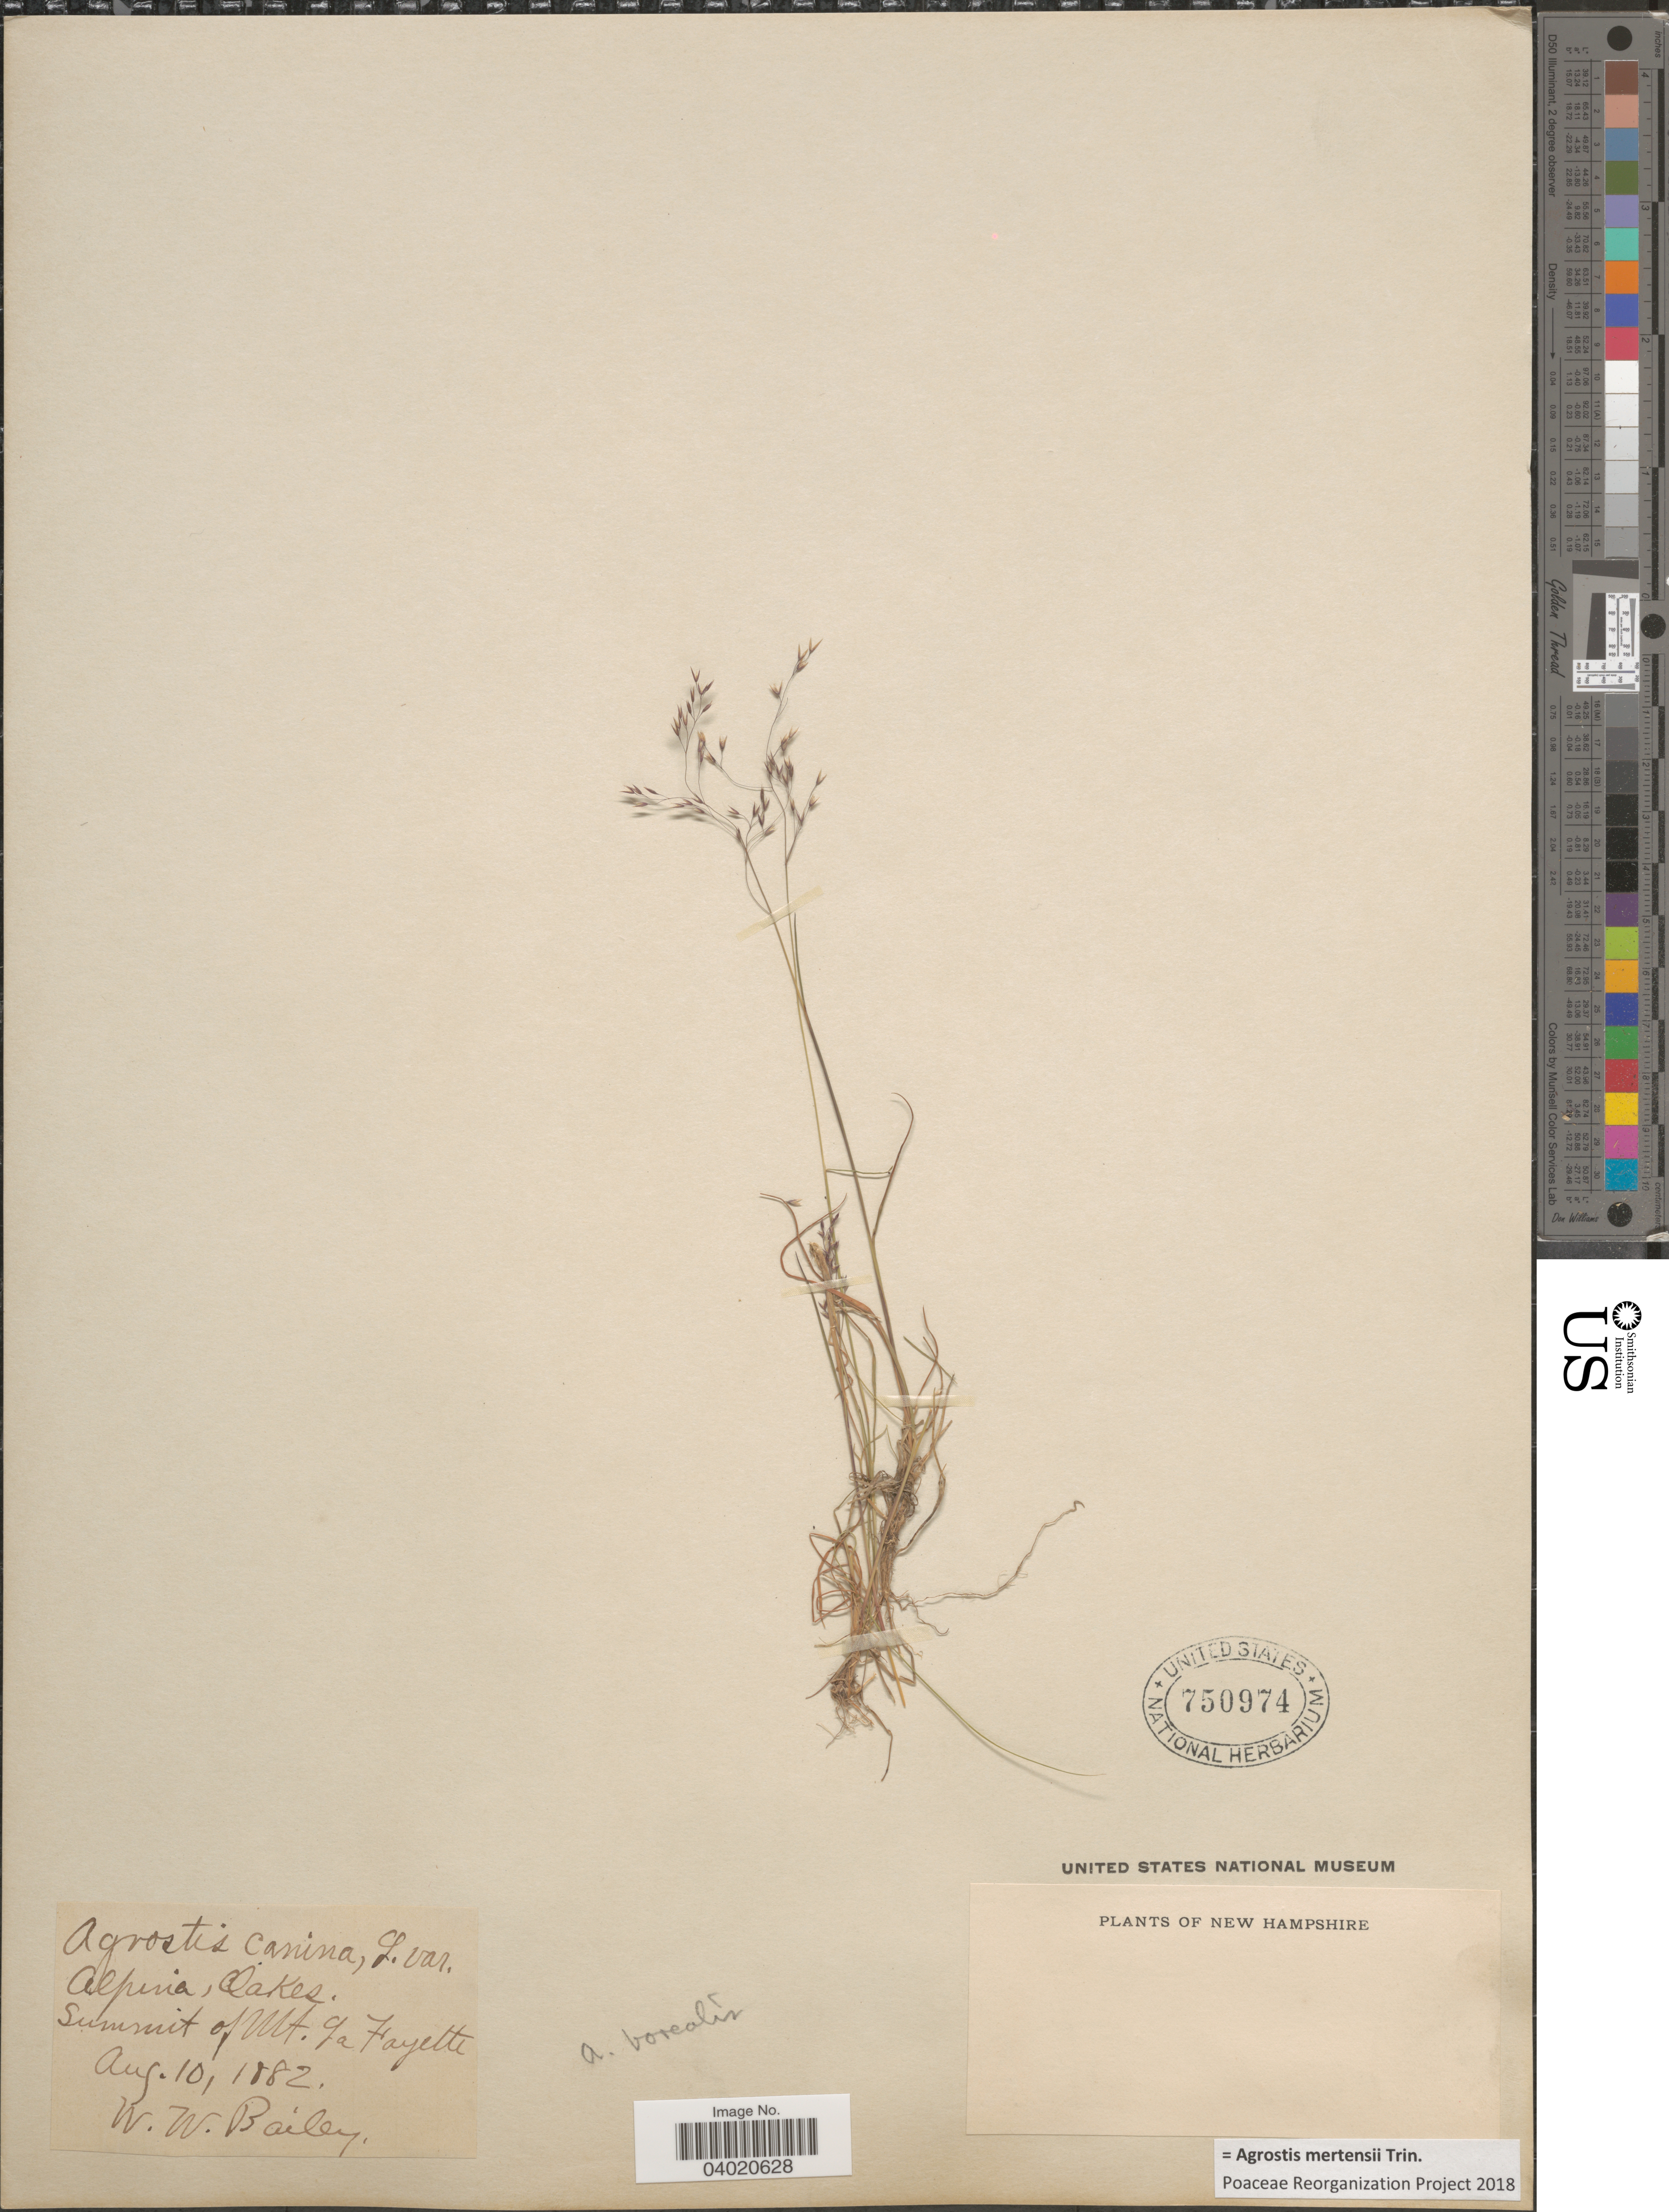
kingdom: Plantae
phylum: Tracheophyta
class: Liliopsida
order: Poales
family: Poaceae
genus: Agrostis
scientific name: Agrostis mertensii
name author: Trin.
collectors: W. W. Bailey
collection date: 1882-08-10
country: United States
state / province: New Hampshire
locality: Summit of Mt. La Fayette.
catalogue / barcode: US 750974